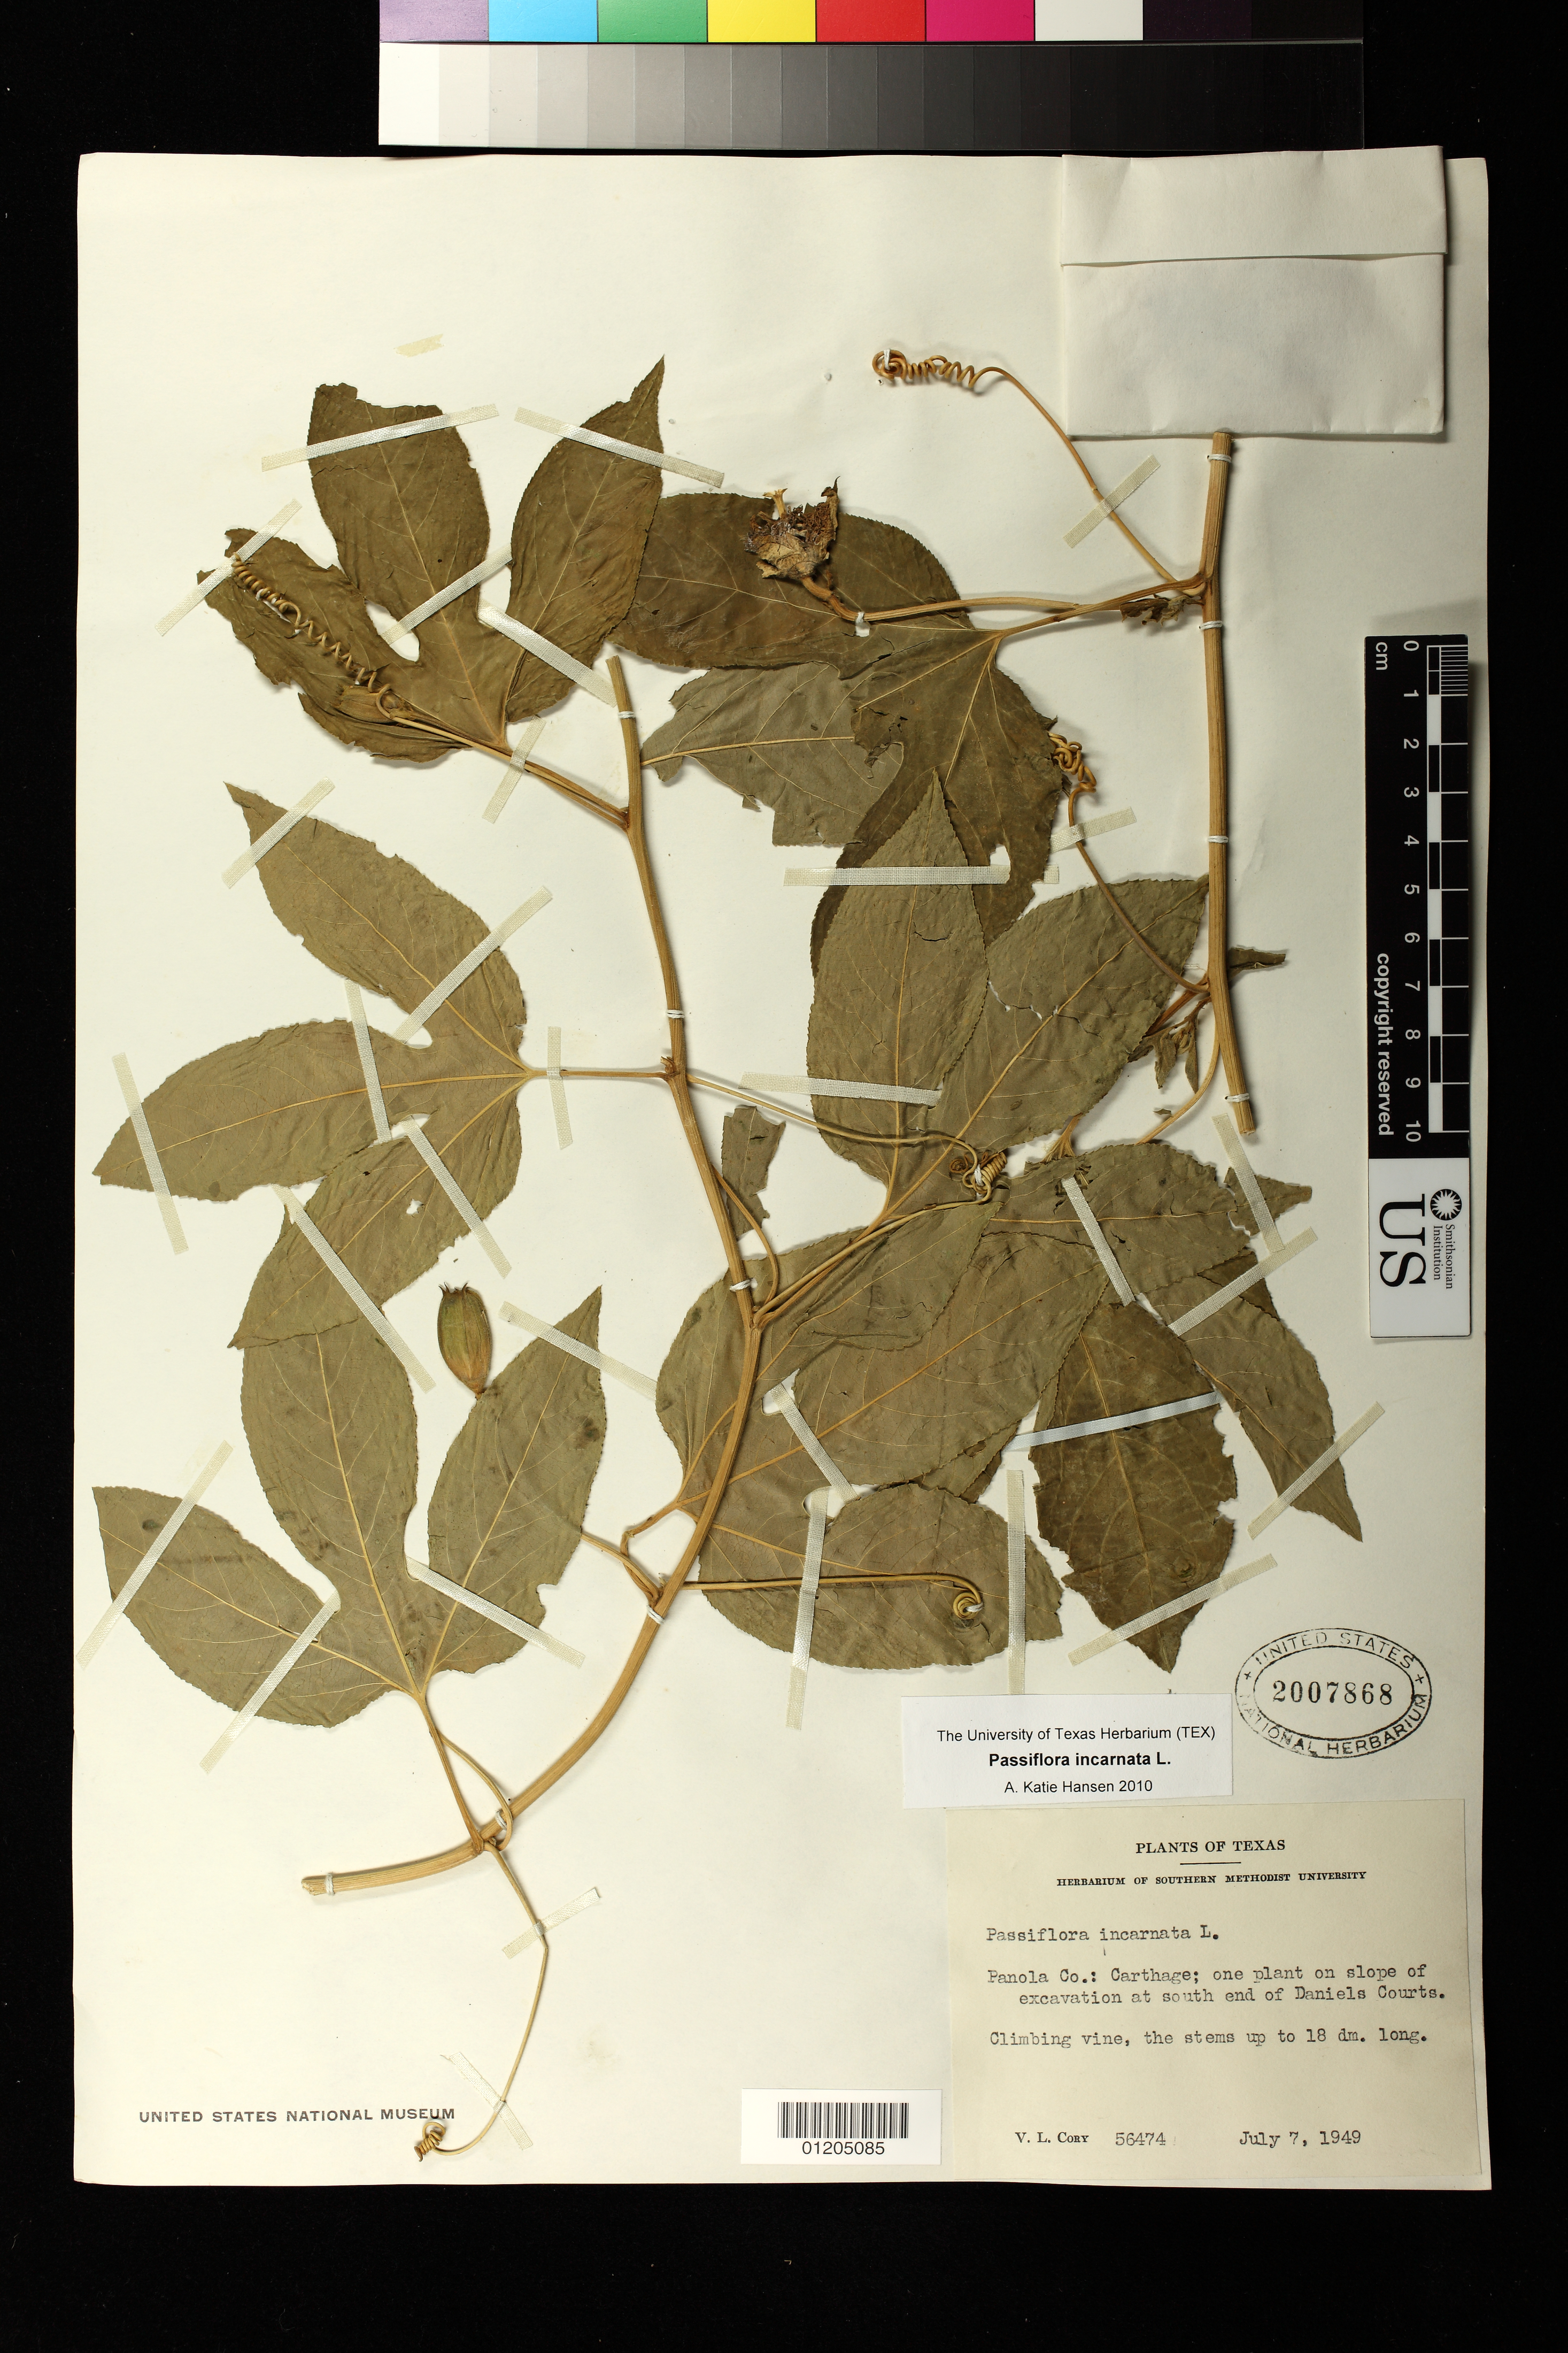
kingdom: Plantae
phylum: Tracheophyta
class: Magnoliopsida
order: Malpighiales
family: Passifloraceae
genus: Passiflora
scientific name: Passiflora incarnata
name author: L.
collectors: V. Cory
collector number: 56474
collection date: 1949-07-07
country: United States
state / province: Texas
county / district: Panola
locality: Carthage; one plant on slope of excavation at south end of Daniels Courts.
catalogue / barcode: US 2007868